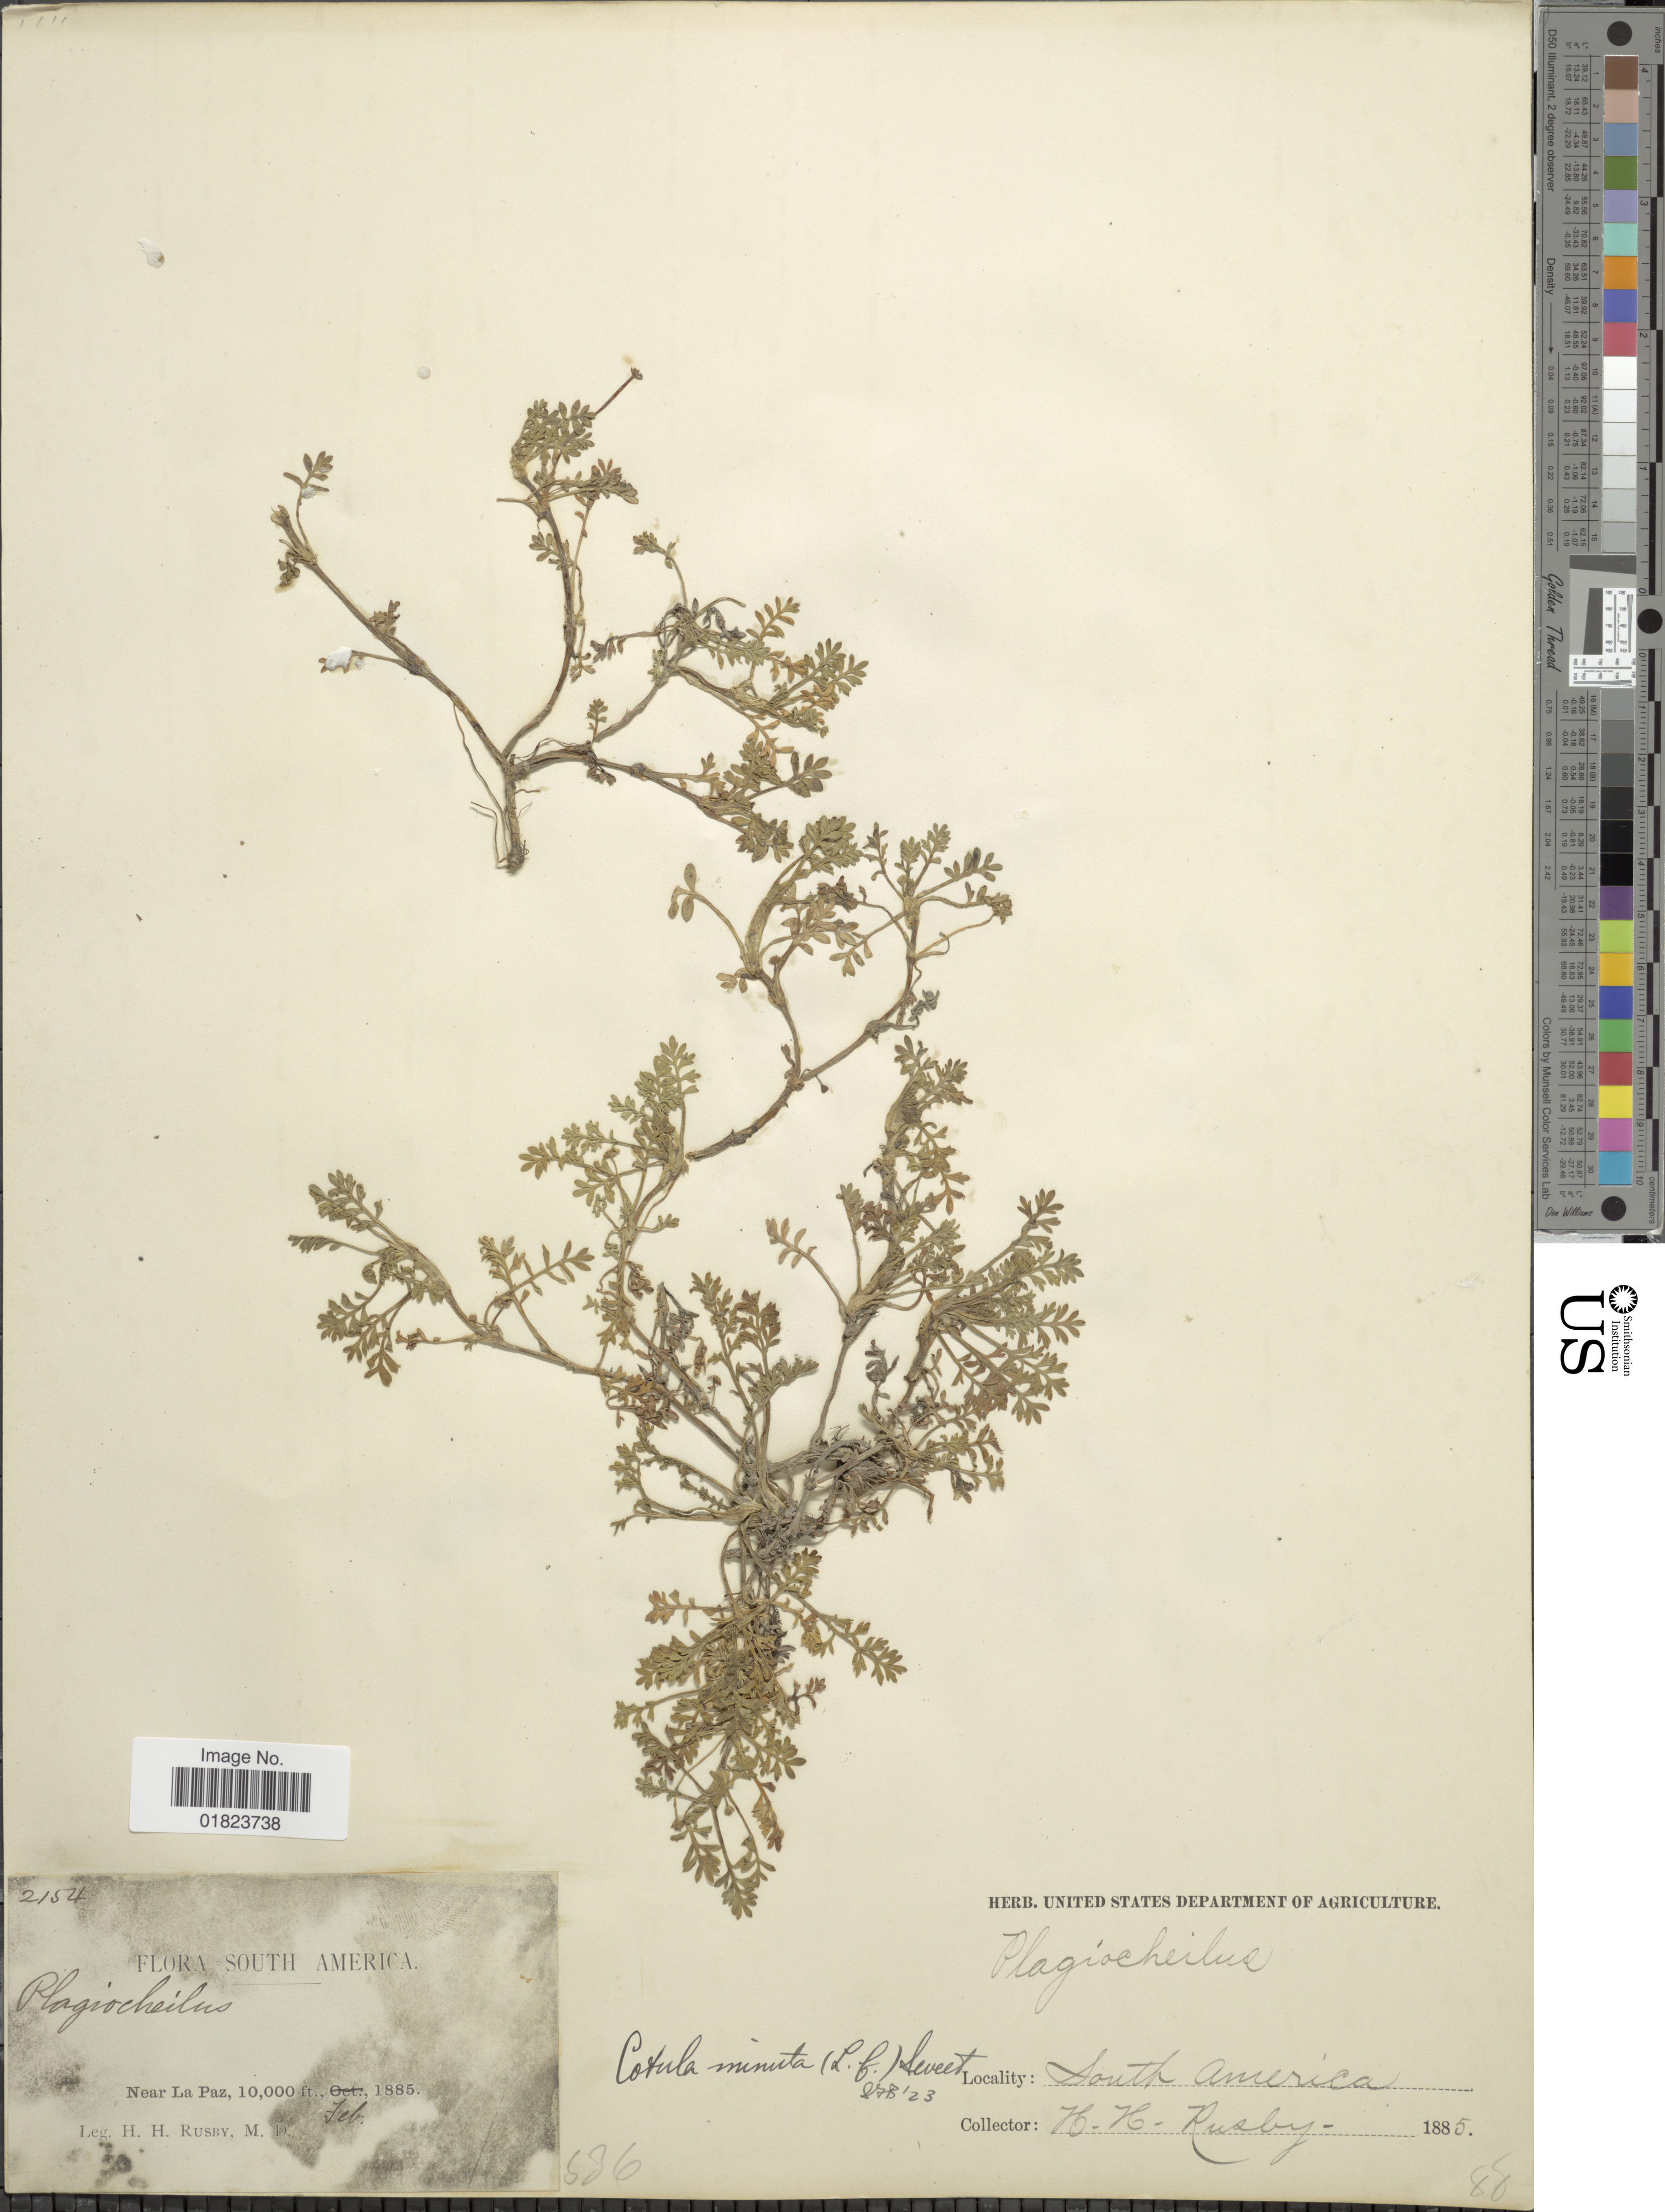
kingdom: Plantae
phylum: Tracheophyta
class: Magnoliopsida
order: Asterales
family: Asteraceae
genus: Cotula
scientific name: Cotula minuta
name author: G. Forst.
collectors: H. H. Rusby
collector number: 2154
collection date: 1885-02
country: Bolivia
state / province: La Paz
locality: Near La Paz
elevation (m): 3048